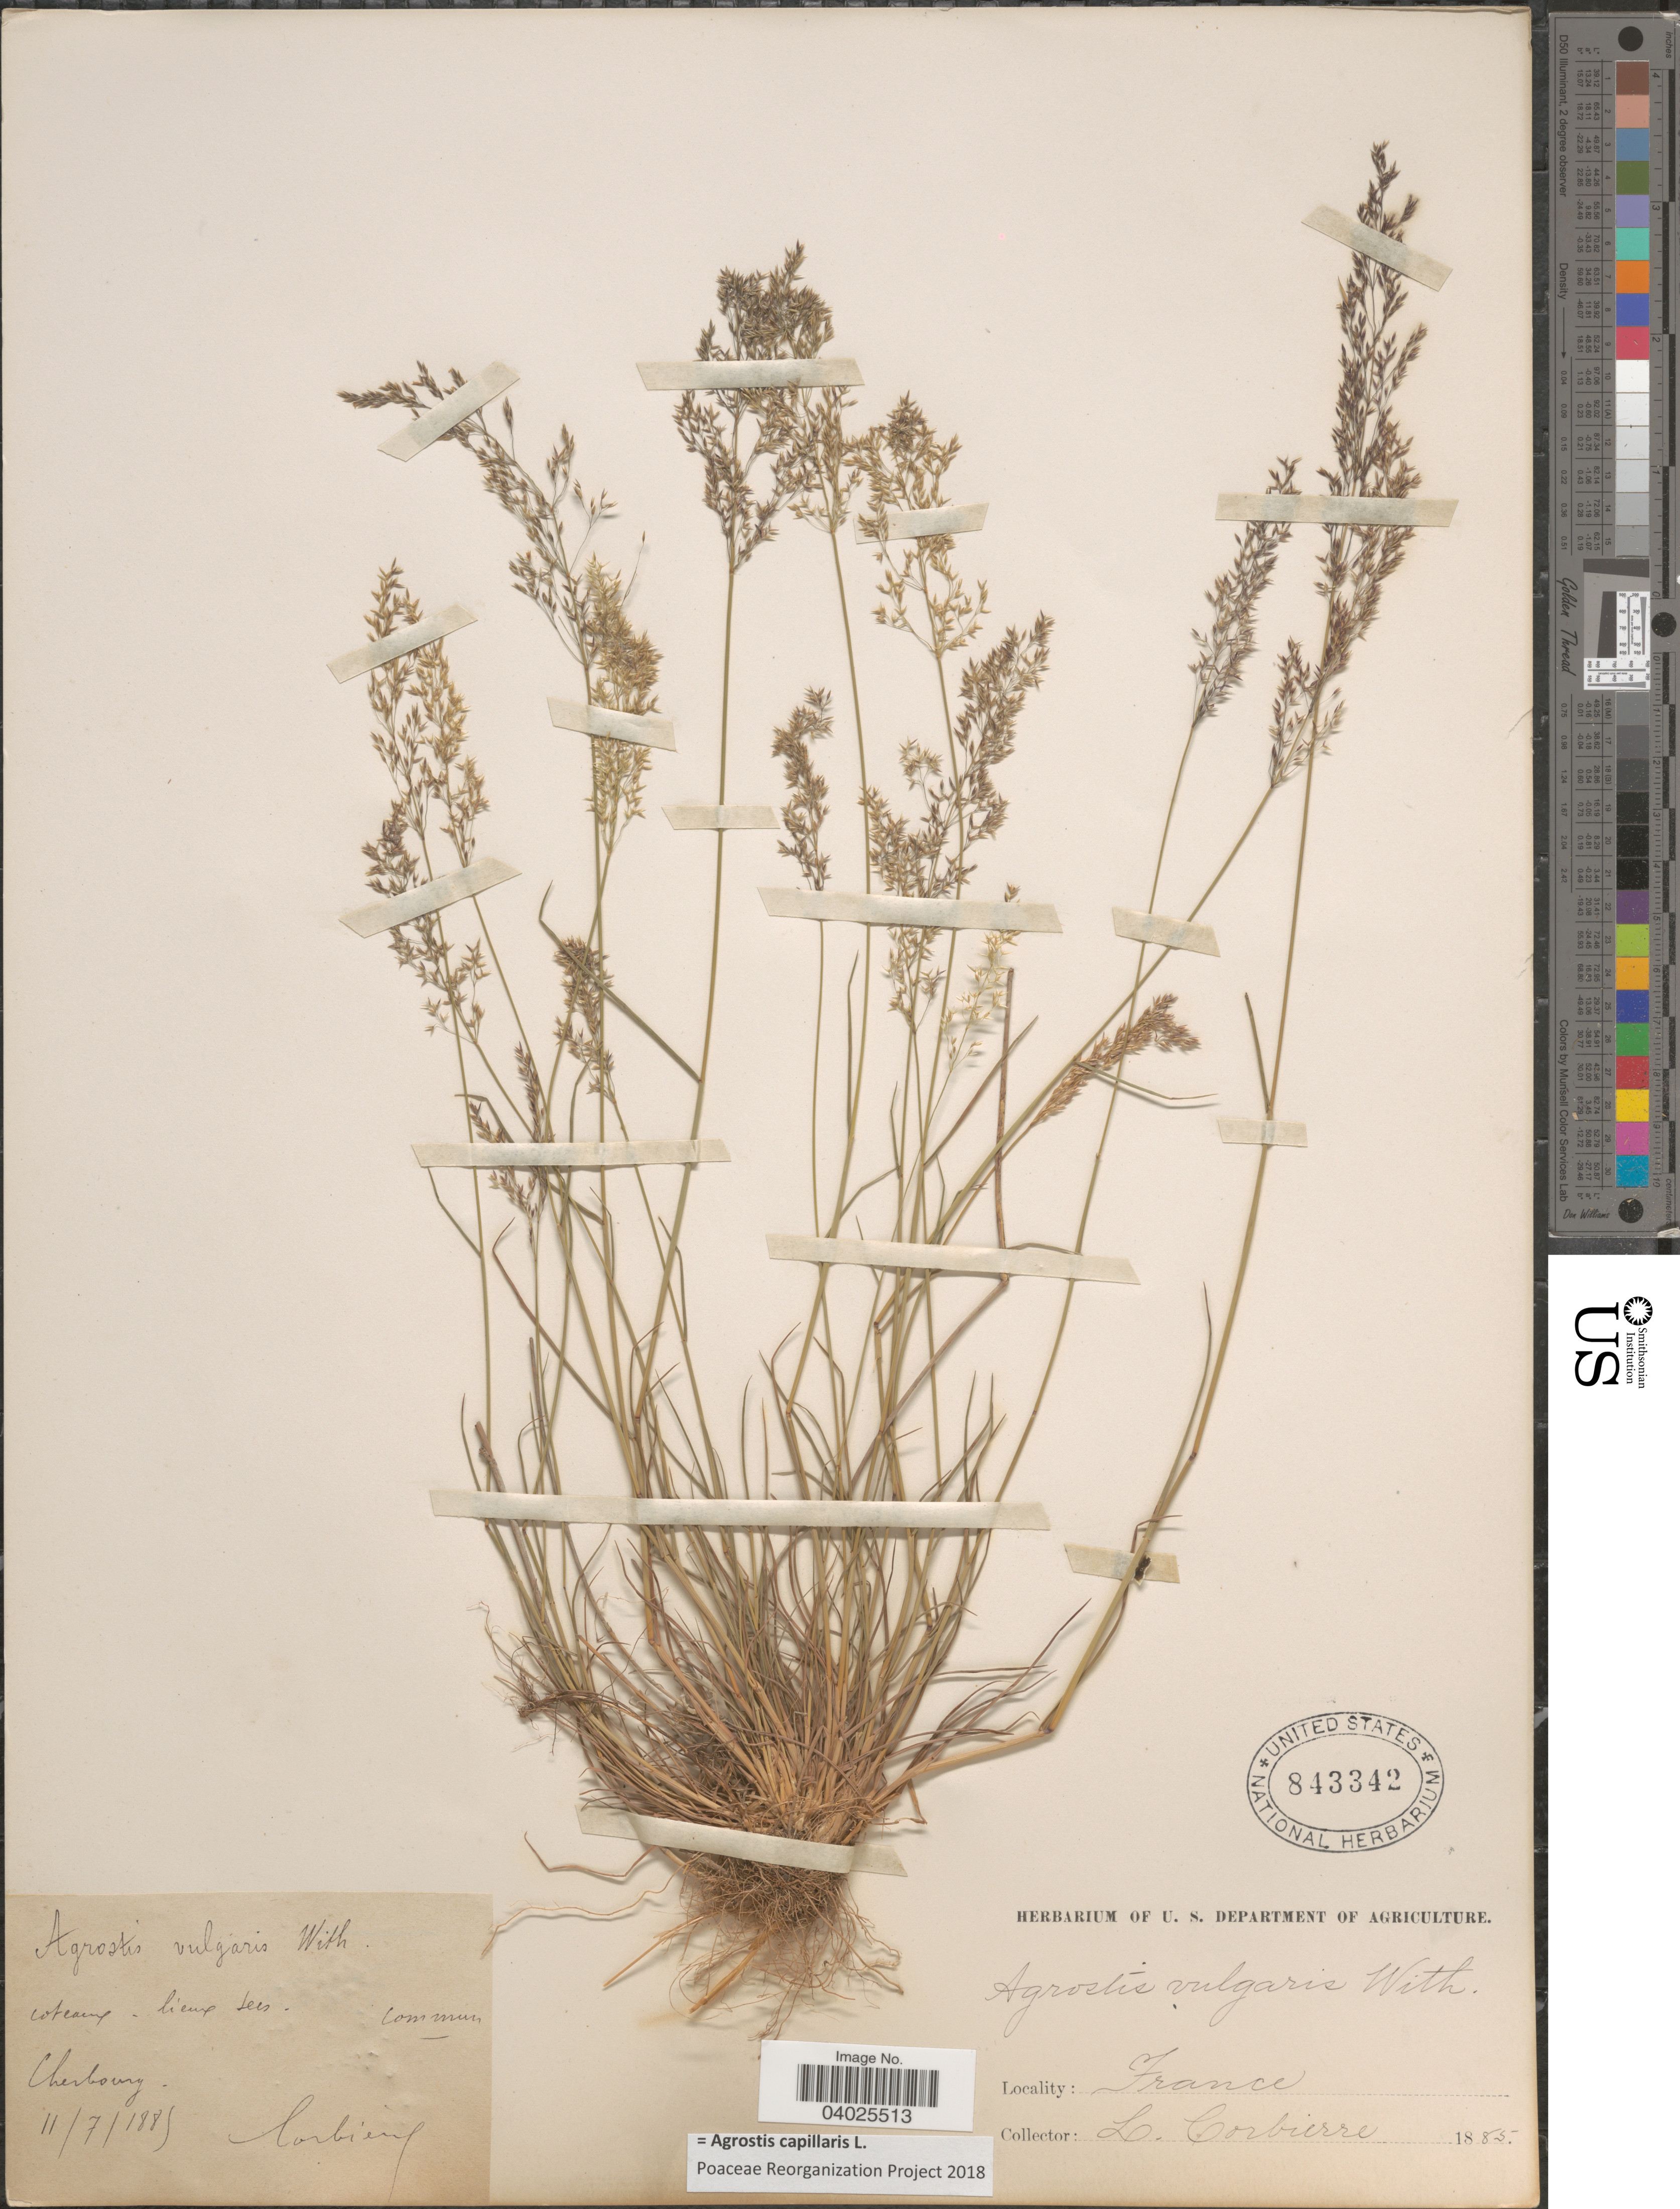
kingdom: Plantae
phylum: Tracheophyta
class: Liliopsida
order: Poales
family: Poaceae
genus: Agrostis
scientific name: Agrostis capillaris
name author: L.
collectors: L. Corbierre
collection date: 1885-07-11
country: France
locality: Cherbourg.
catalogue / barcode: US 843342